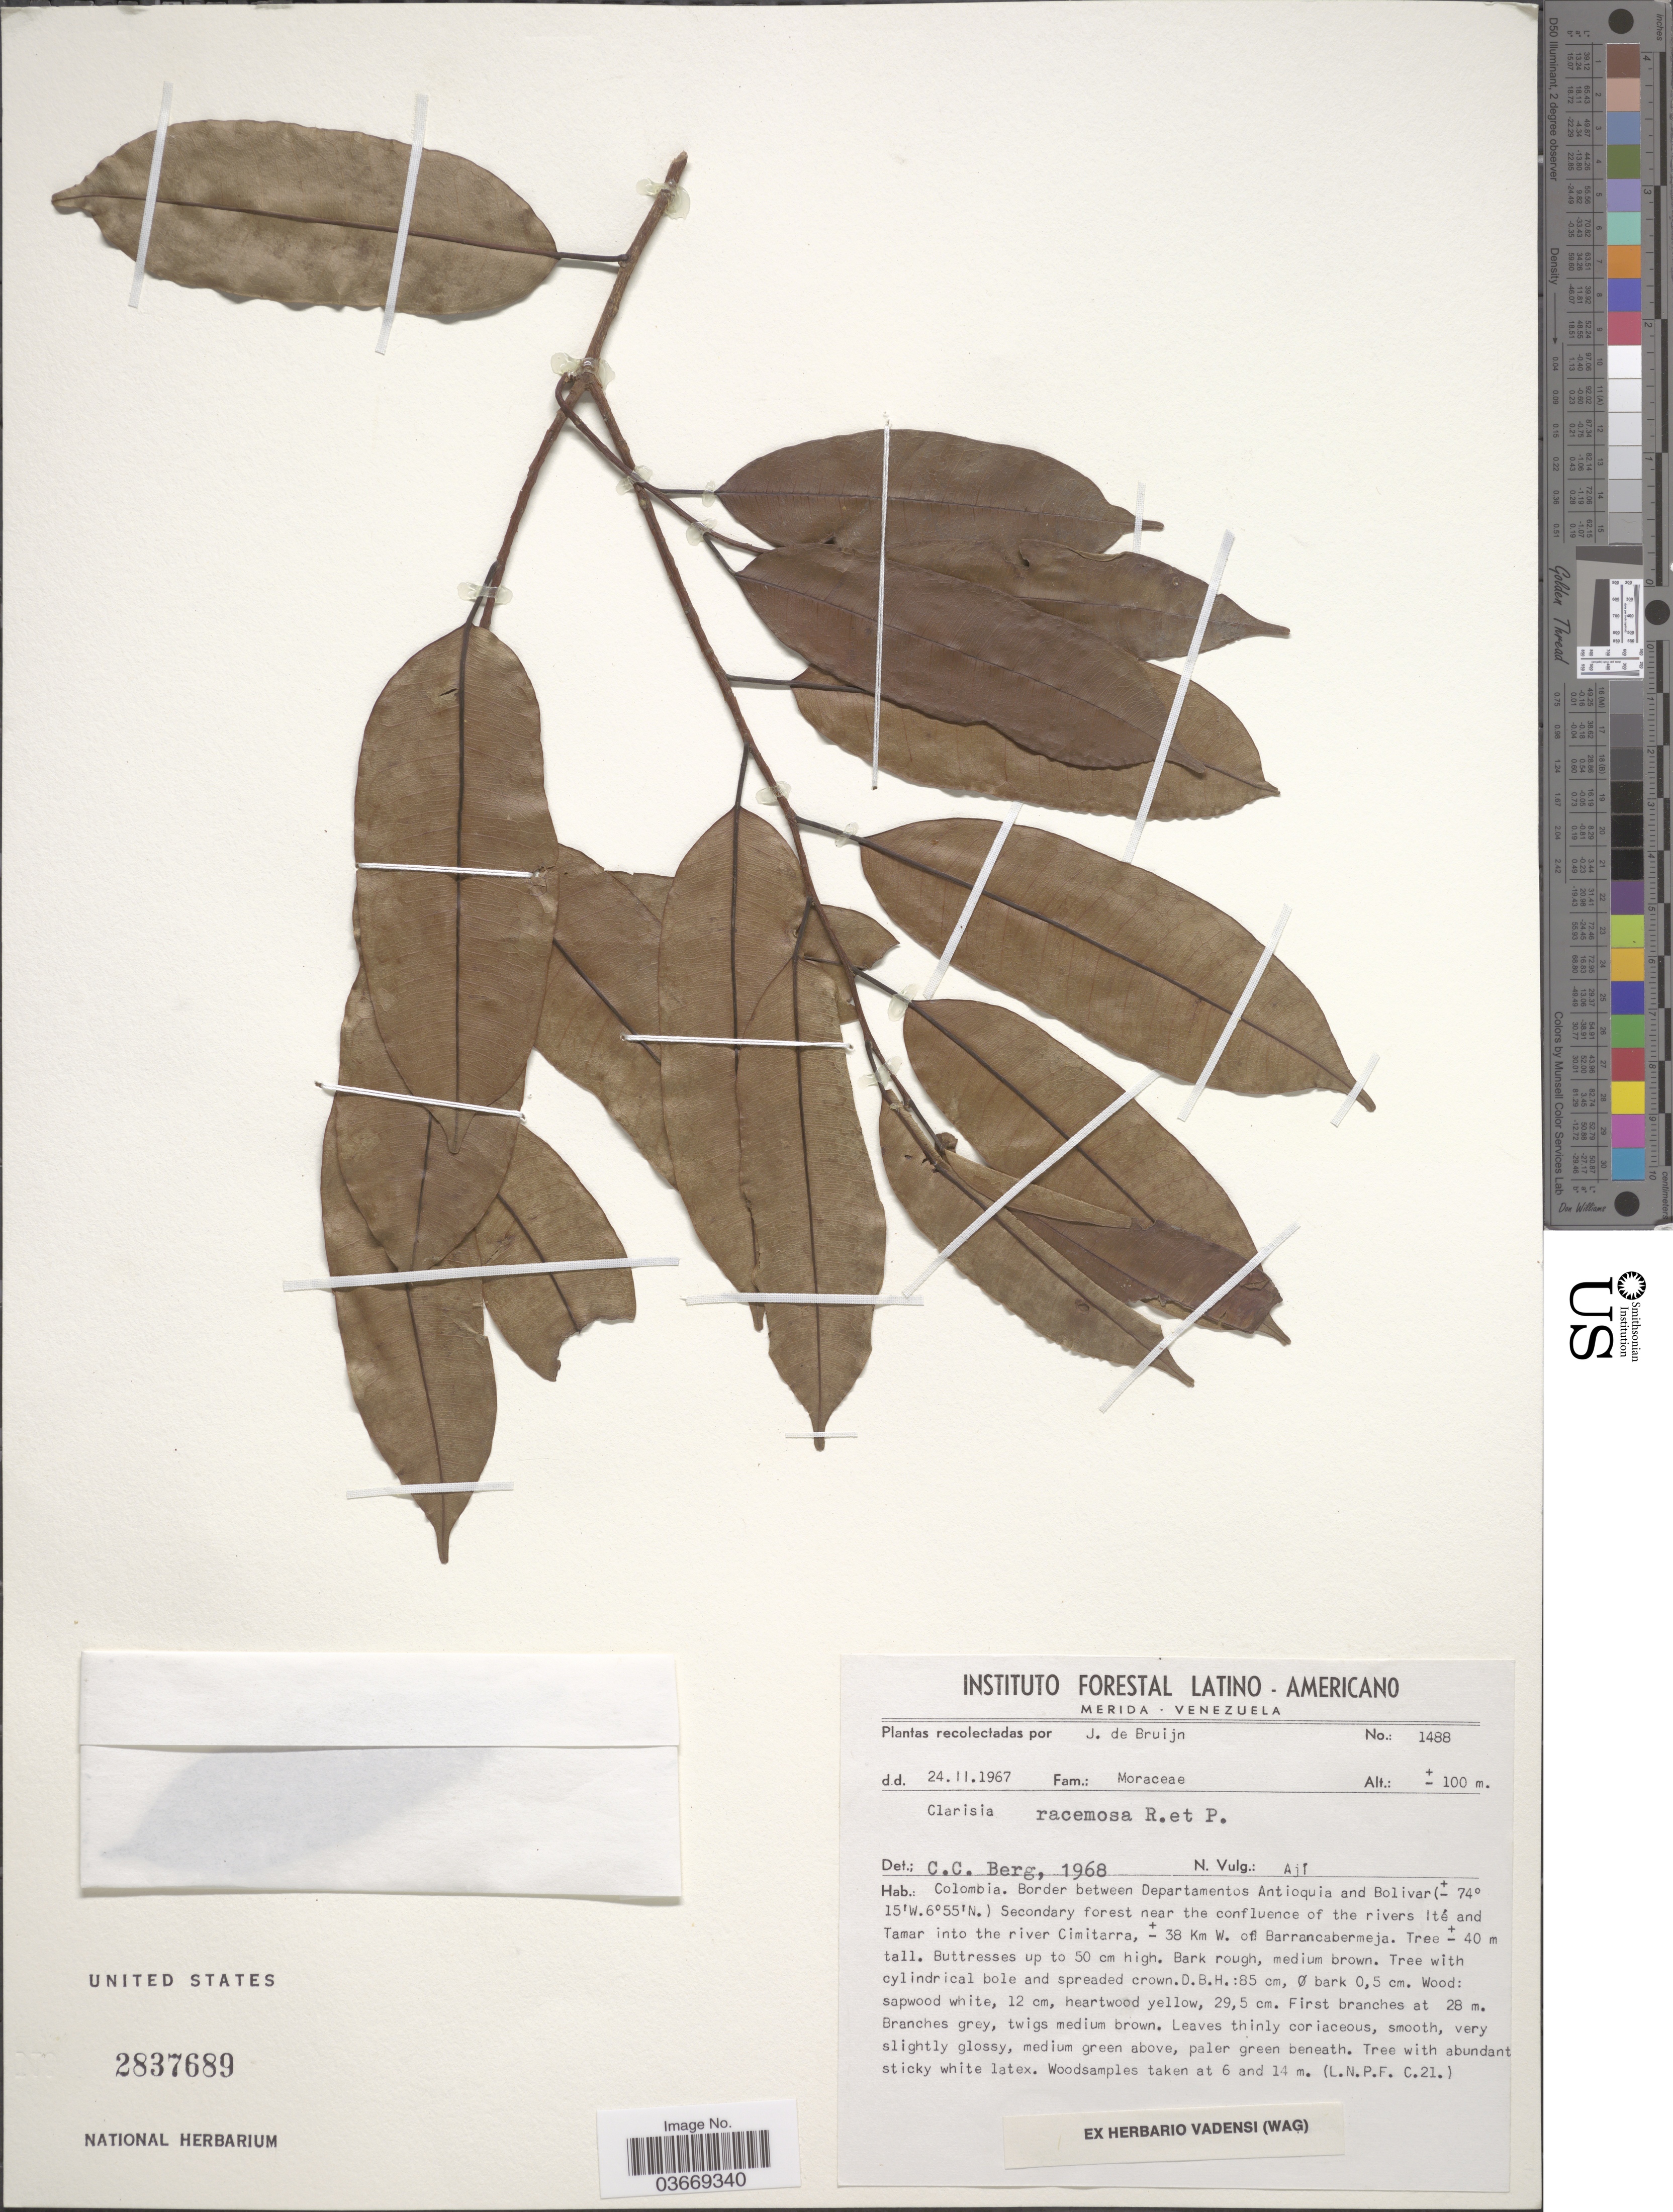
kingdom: Plantae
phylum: Tracheophyta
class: Magnoliopsida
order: Rosales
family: Moraceae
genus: Clarisia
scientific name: Clarisia racemosa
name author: Ruiz & Pav.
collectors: J. Bruijn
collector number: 1488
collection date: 1967-02-24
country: Colombia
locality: Border between Departamentos Antioquia and Bolivar. Secondary forest near the confluence of the rivers Ité and Tamar into the river Cimitarra, ± 38 Km. W. of Barrancabermeja.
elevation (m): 100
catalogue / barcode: US 2837689